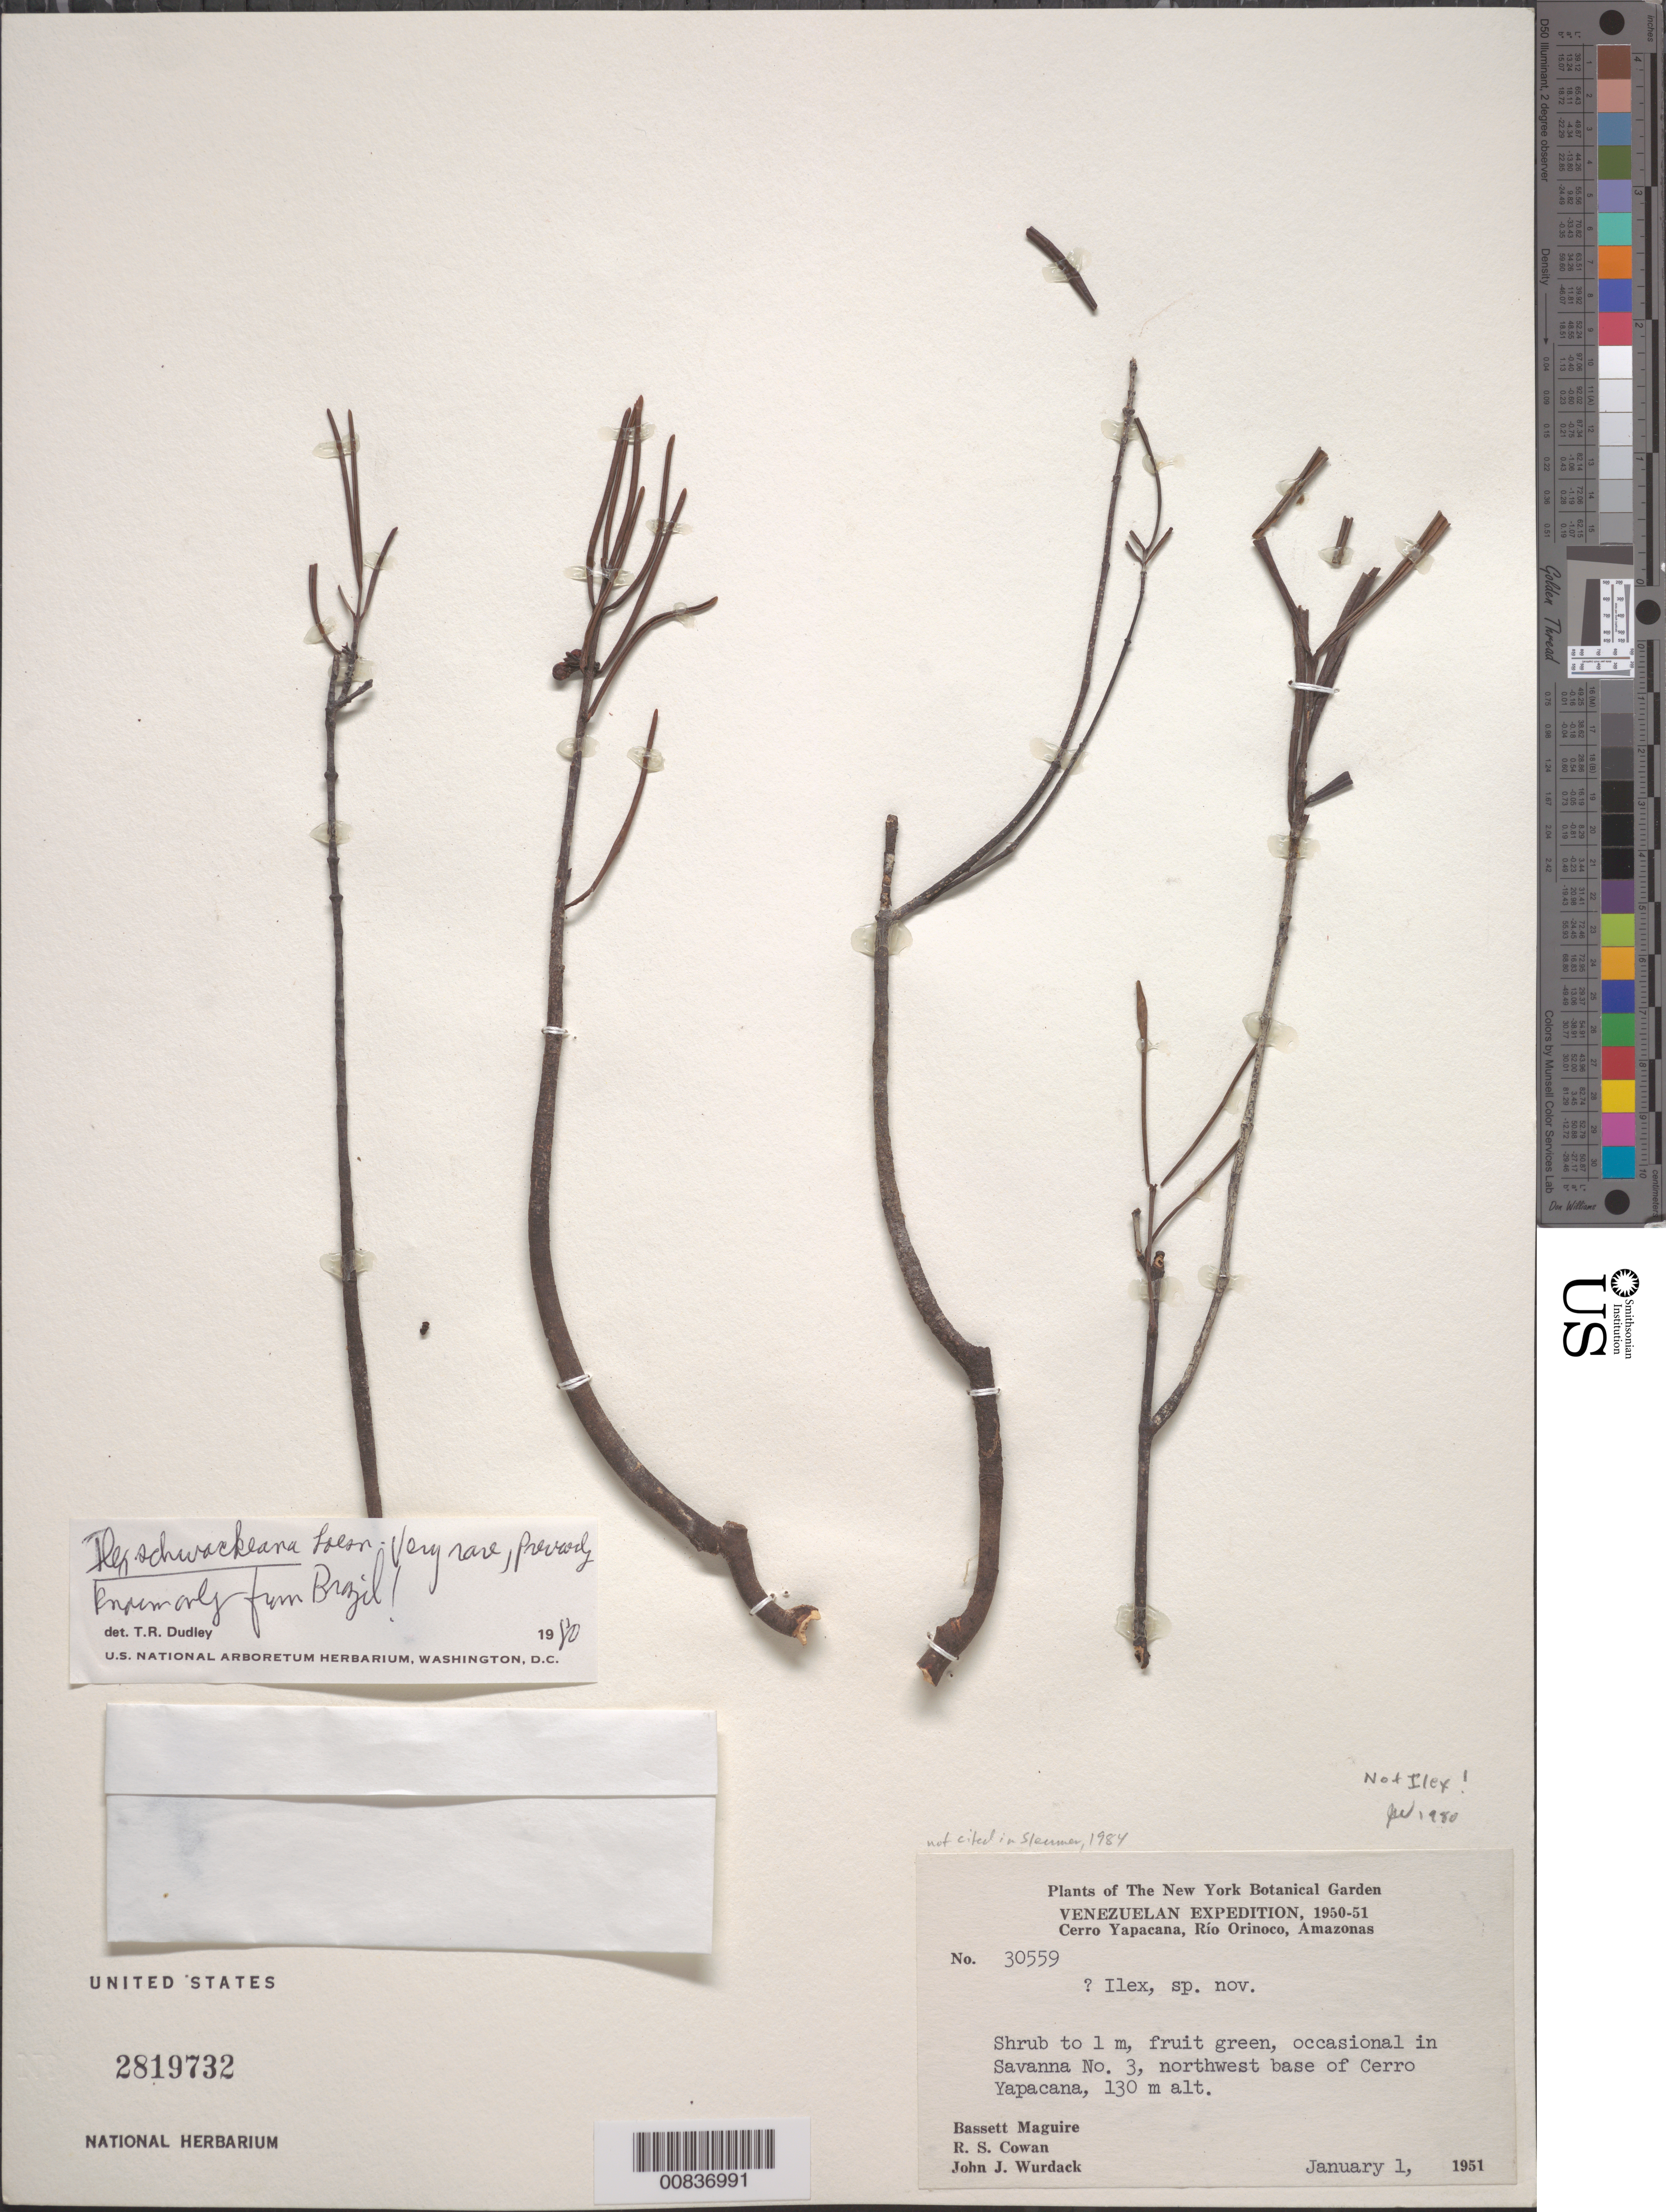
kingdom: Plantae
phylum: Tracheophyta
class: Magnoliopsida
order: Santalales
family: Olacaceae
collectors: B. Maguire, R. S. Cowan & J. J. Wurdack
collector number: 30559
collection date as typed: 1-Jan-51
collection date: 1951-01-01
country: Venezuela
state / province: Amazonas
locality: Cerro Yapacána, Río Orinoco; savanna No. 3, NW base of mountain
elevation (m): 130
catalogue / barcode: US 2819732